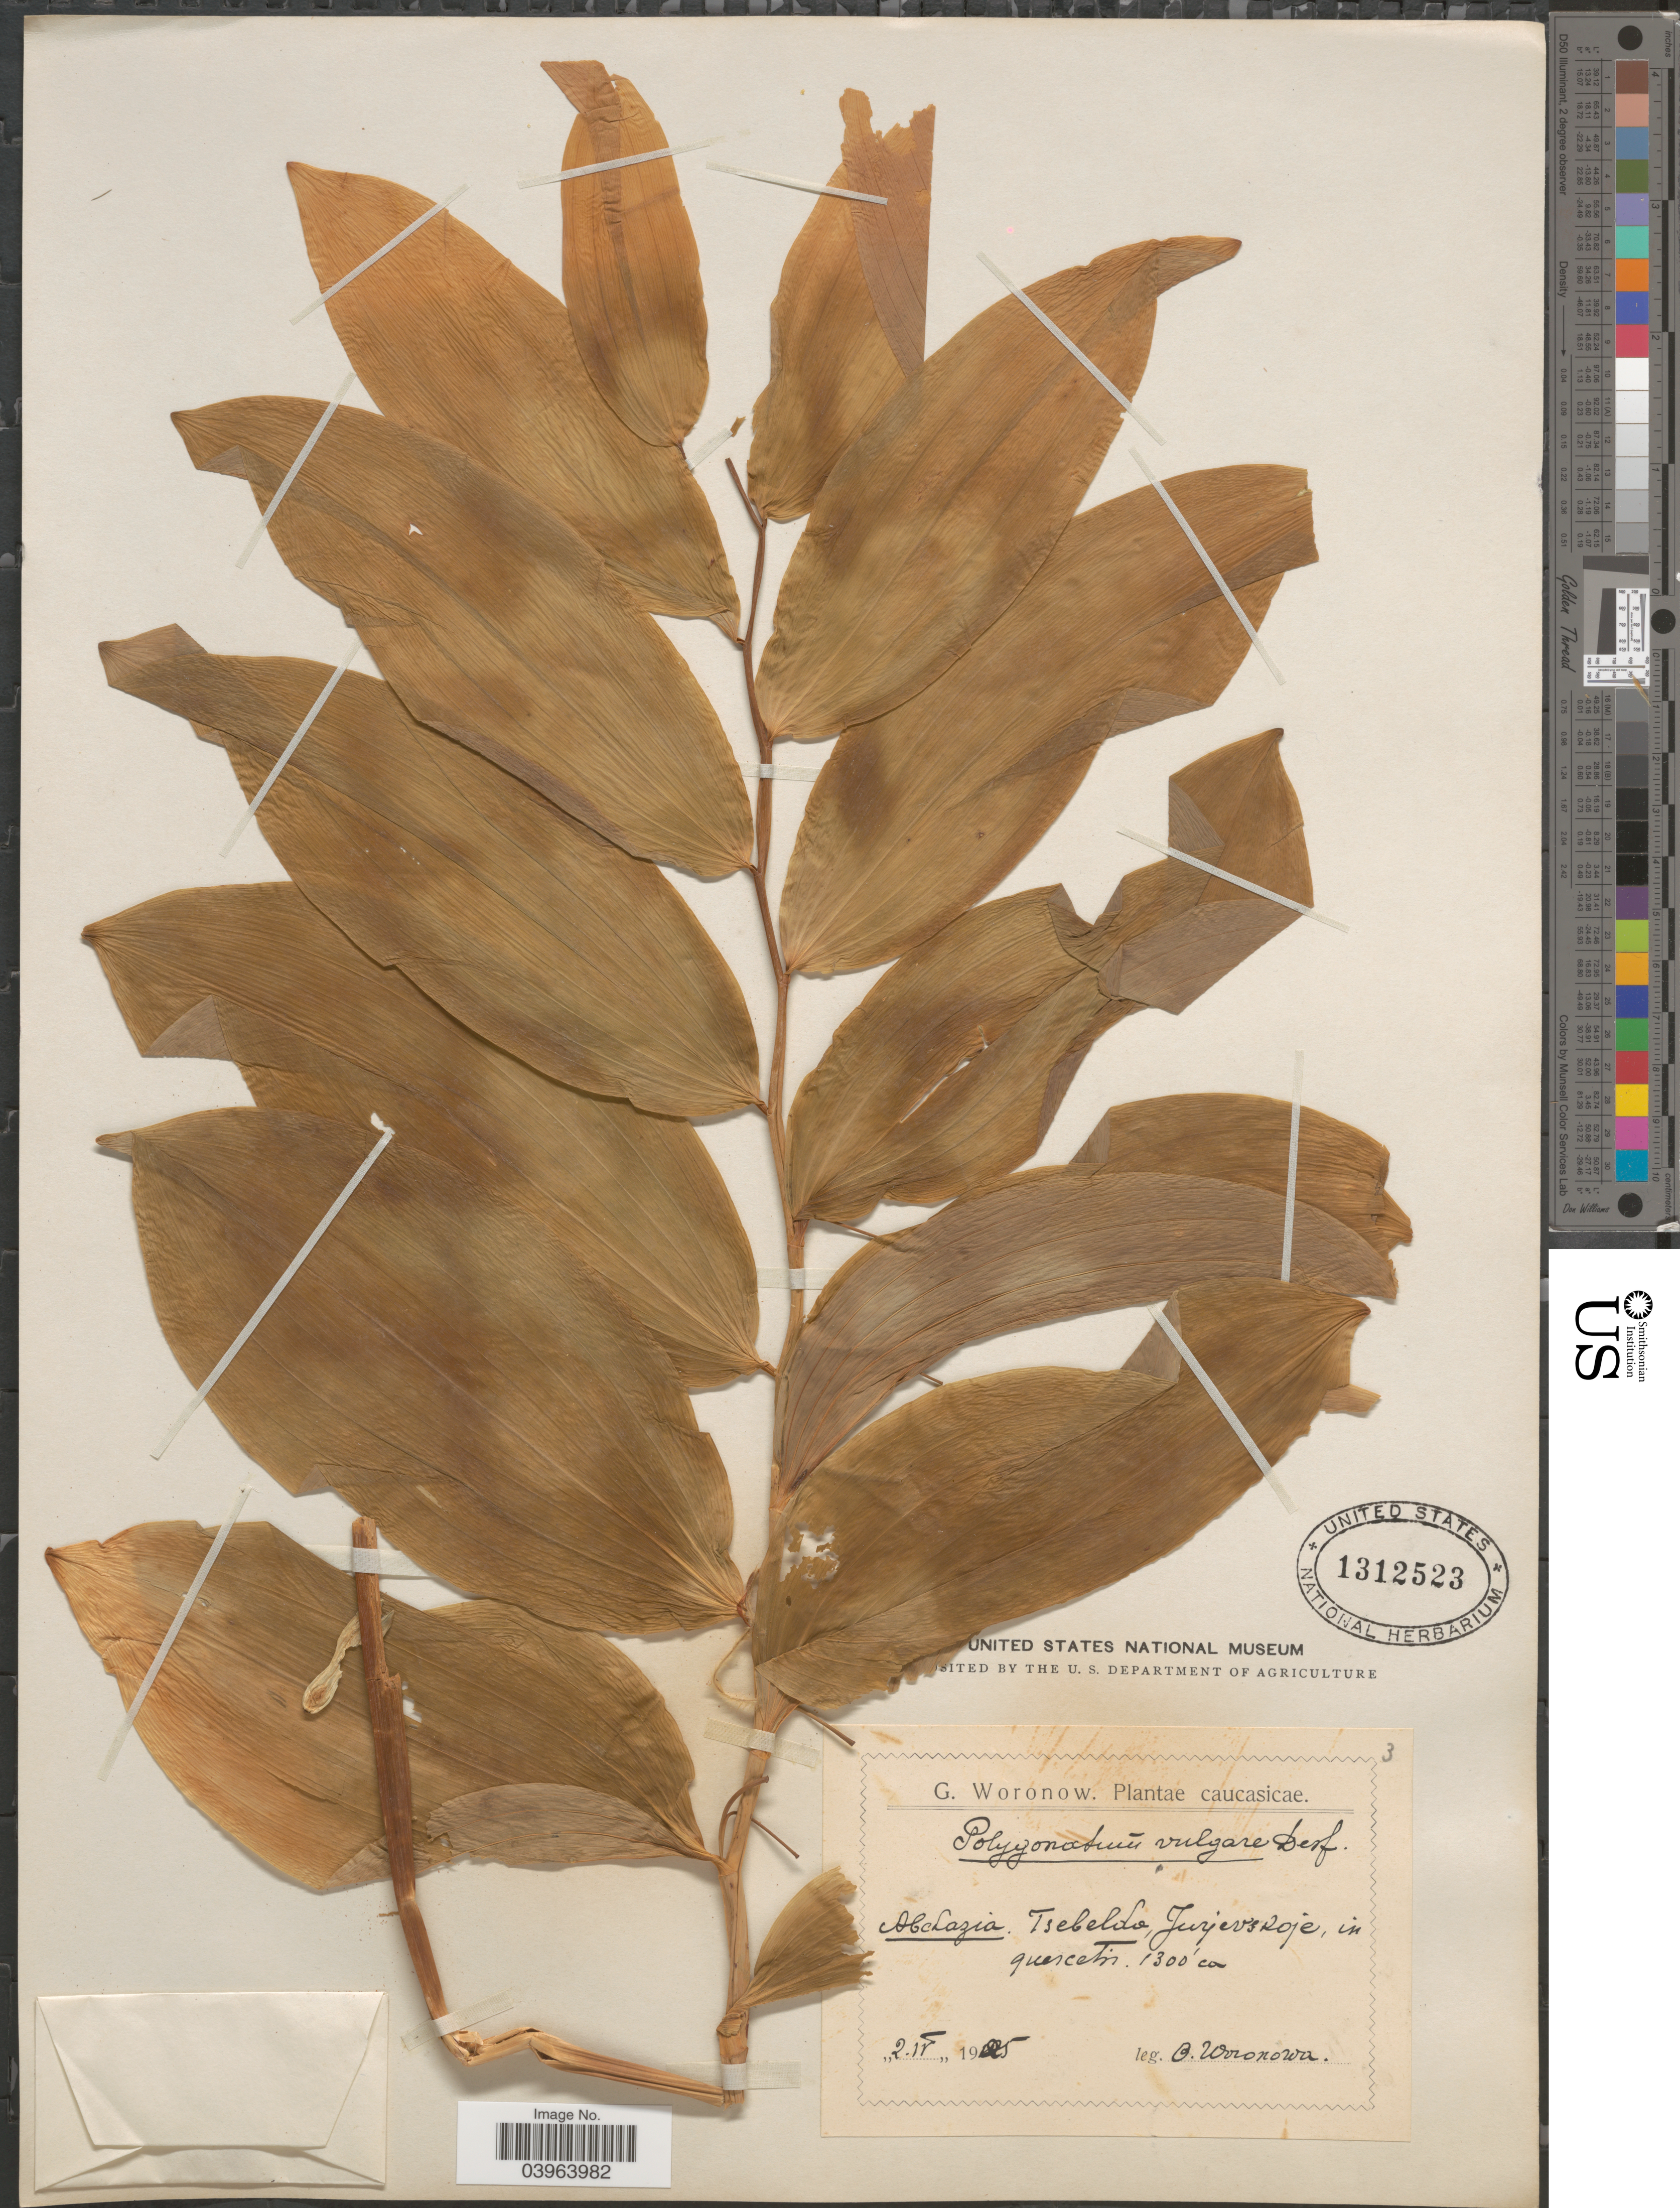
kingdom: Plantae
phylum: Tracheophyta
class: Liliopsida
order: Asparagales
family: Asparagaceae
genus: Polygonatum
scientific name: Polygonatum odoratum var. odoratum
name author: (Mill.) Druce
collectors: O. Woronowa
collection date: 1925-02-02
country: Russian Federation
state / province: Karachay-Cherkess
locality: Caucasicae. Abkhazia. Teberda, Jurjevskoje.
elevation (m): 396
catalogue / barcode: US 1312523